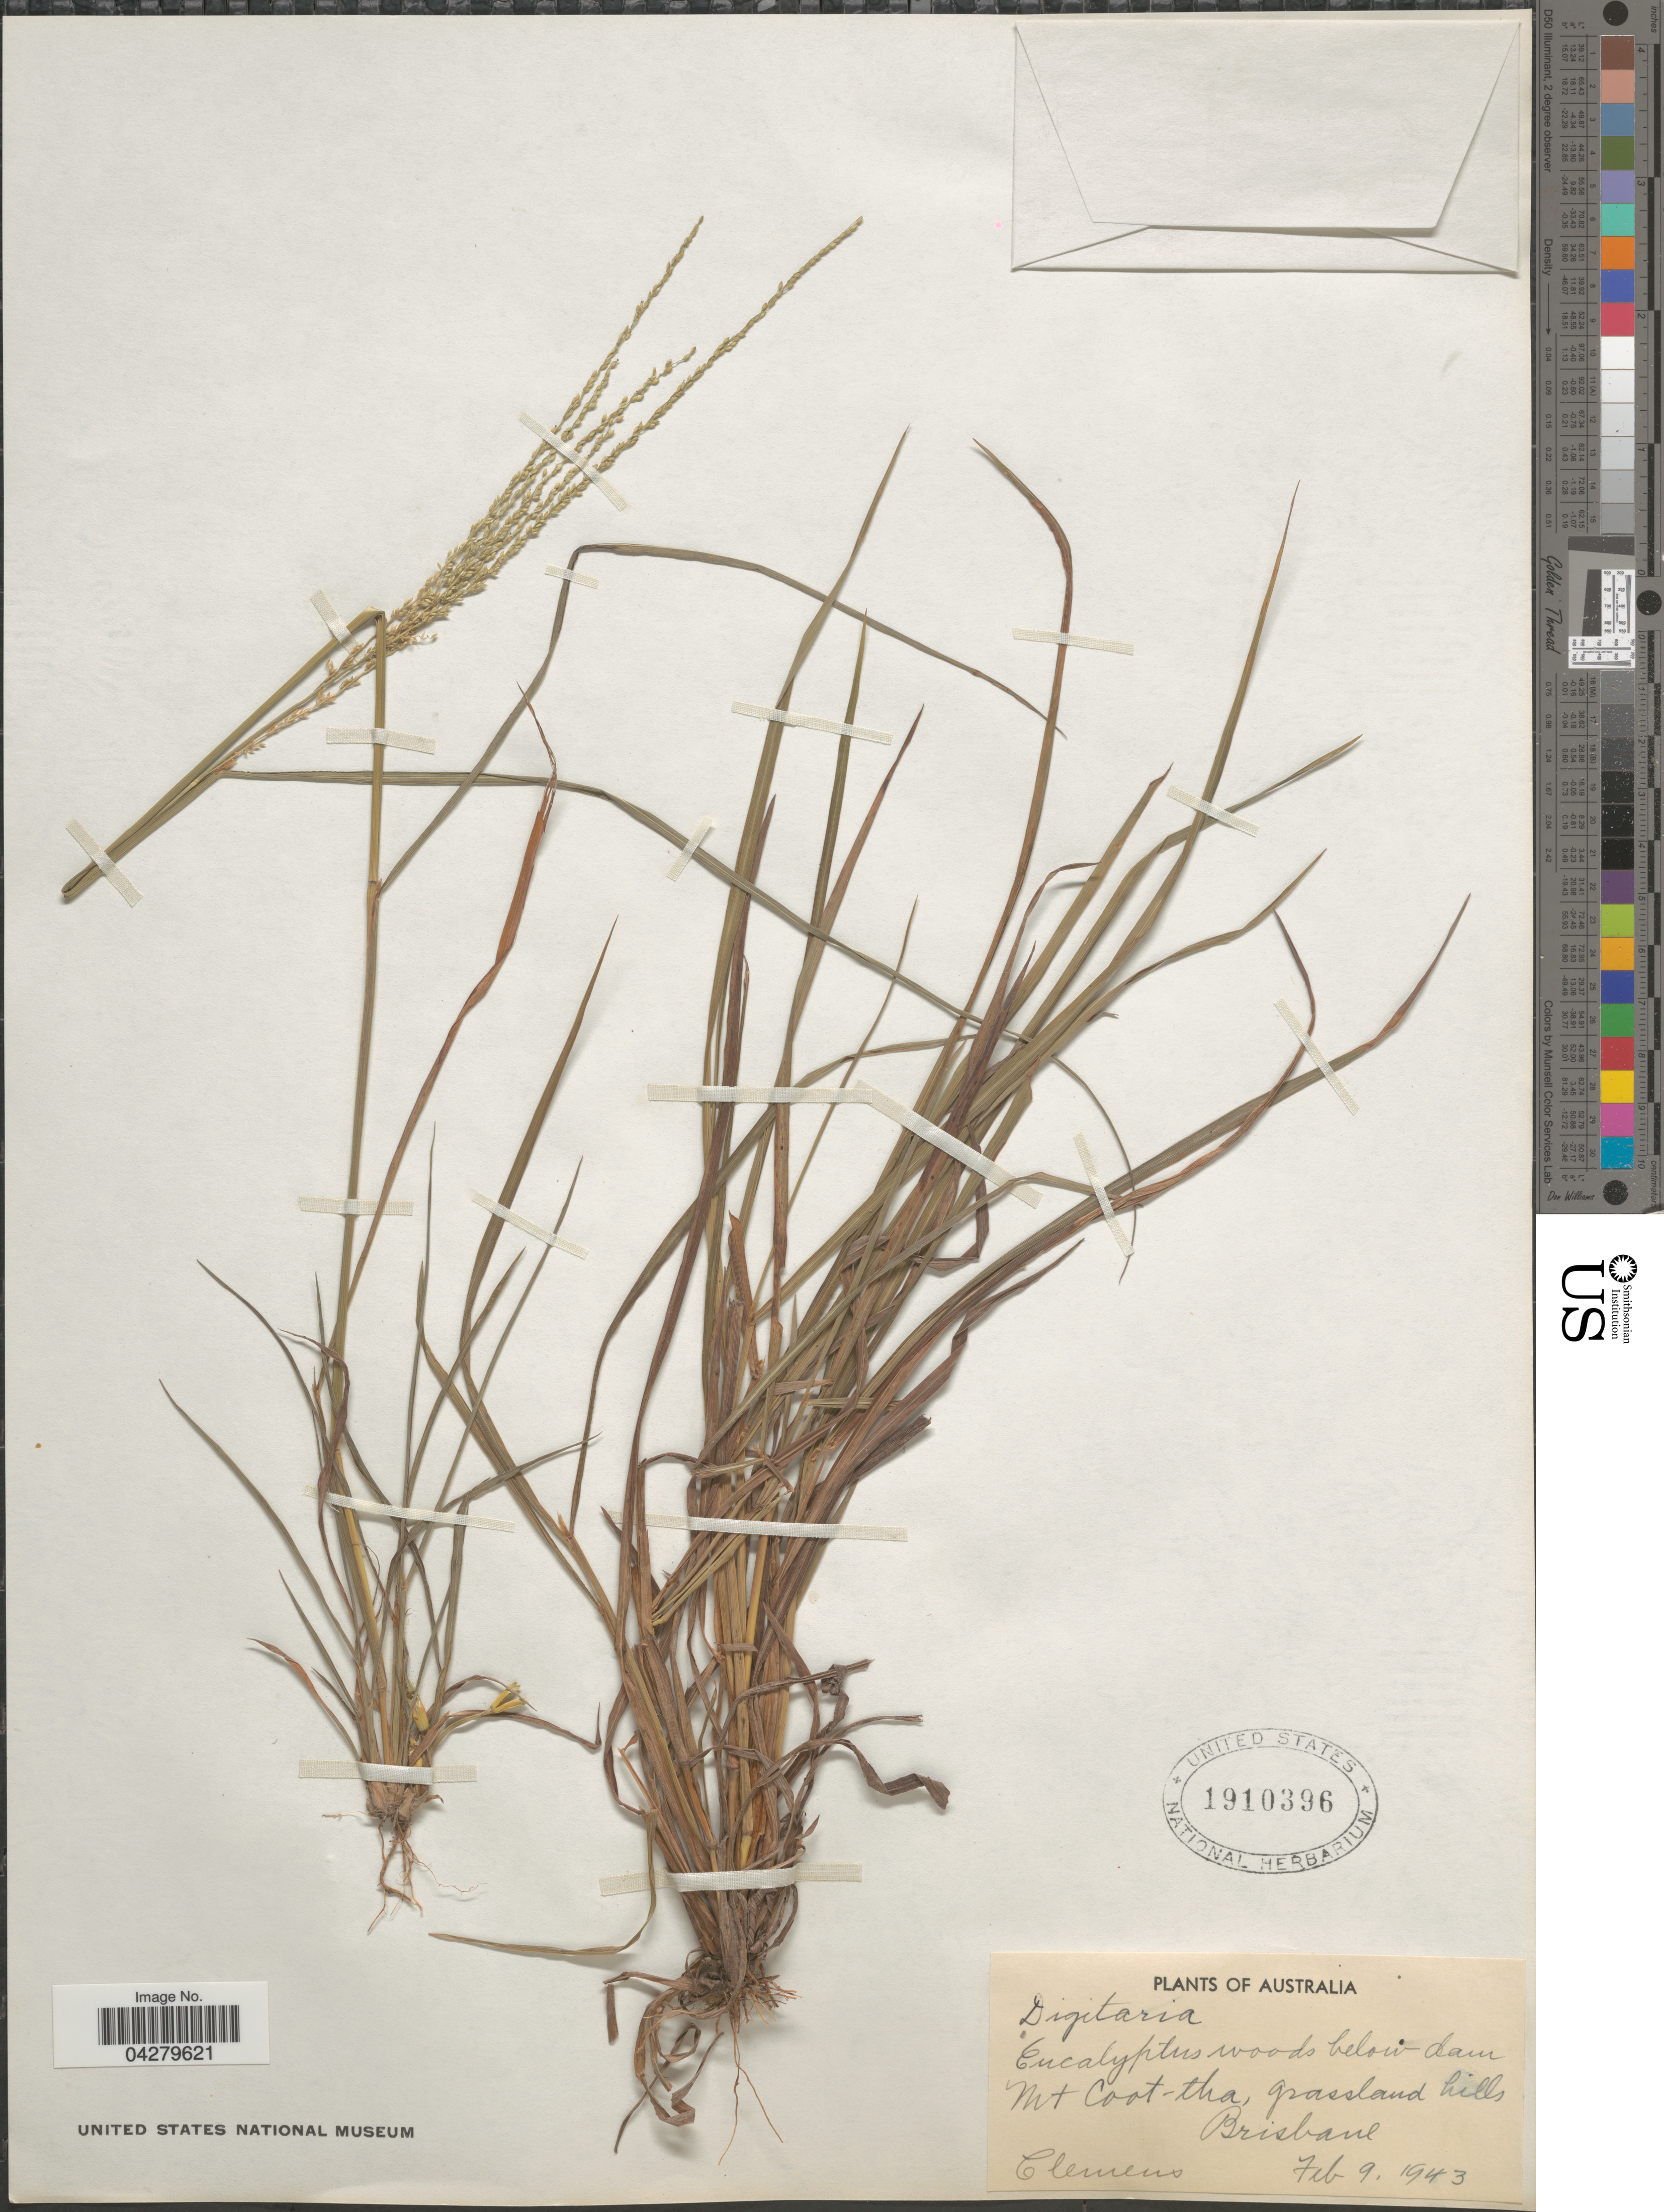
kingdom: Plantae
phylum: Tracheophyta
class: Liliopsida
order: Poales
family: Poaceae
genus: Digitaria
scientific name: Digitaria sp.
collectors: -. Clemens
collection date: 1943-02-09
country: Australia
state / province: Queensland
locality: Eucalyptus woods below dam Mt. Coot-tha, grassland hills Brisbane.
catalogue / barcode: US 1910396